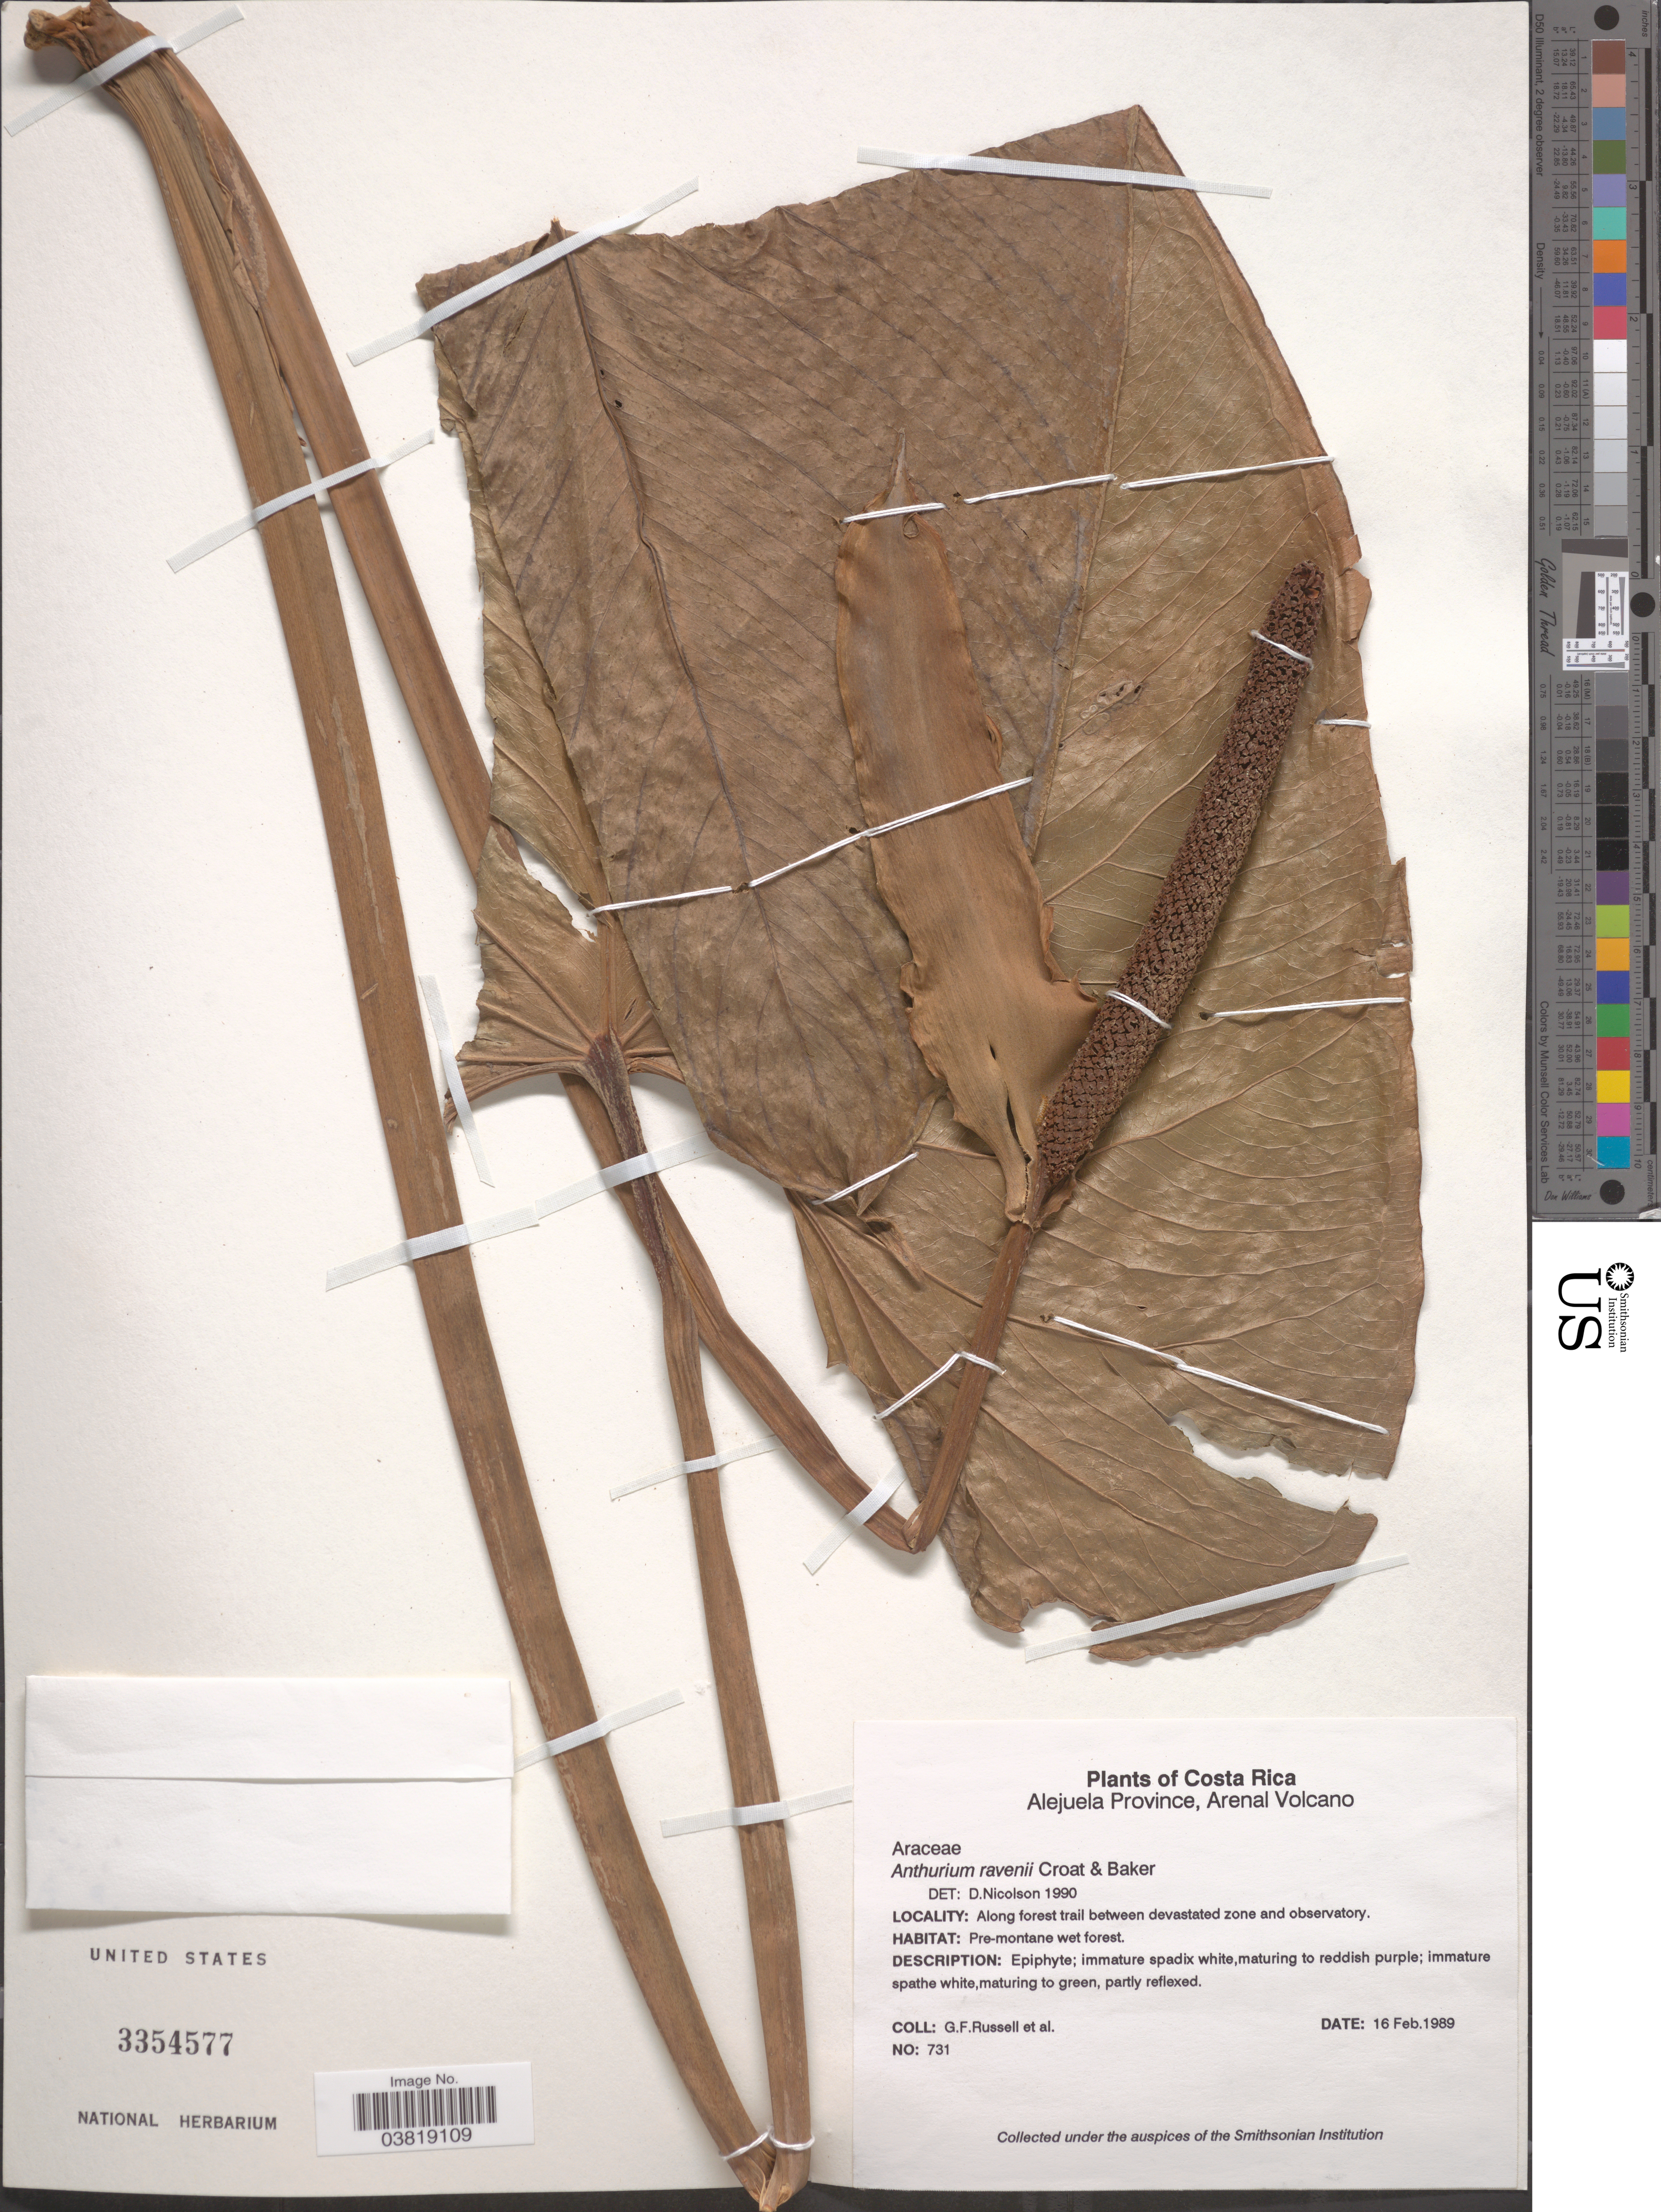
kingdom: Plantae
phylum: Tracheophyta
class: Liliopsida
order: Alismatales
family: Araceae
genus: Anthurium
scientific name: Anthurium ravenii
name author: Croat & R.A. Baker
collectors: G. Russell & et al.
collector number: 731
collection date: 1989-02-16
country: Costa Rica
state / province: Alajuela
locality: Arenal Volcano. Along forest trail between devastated zone and observatory.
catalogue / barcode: US 3354577